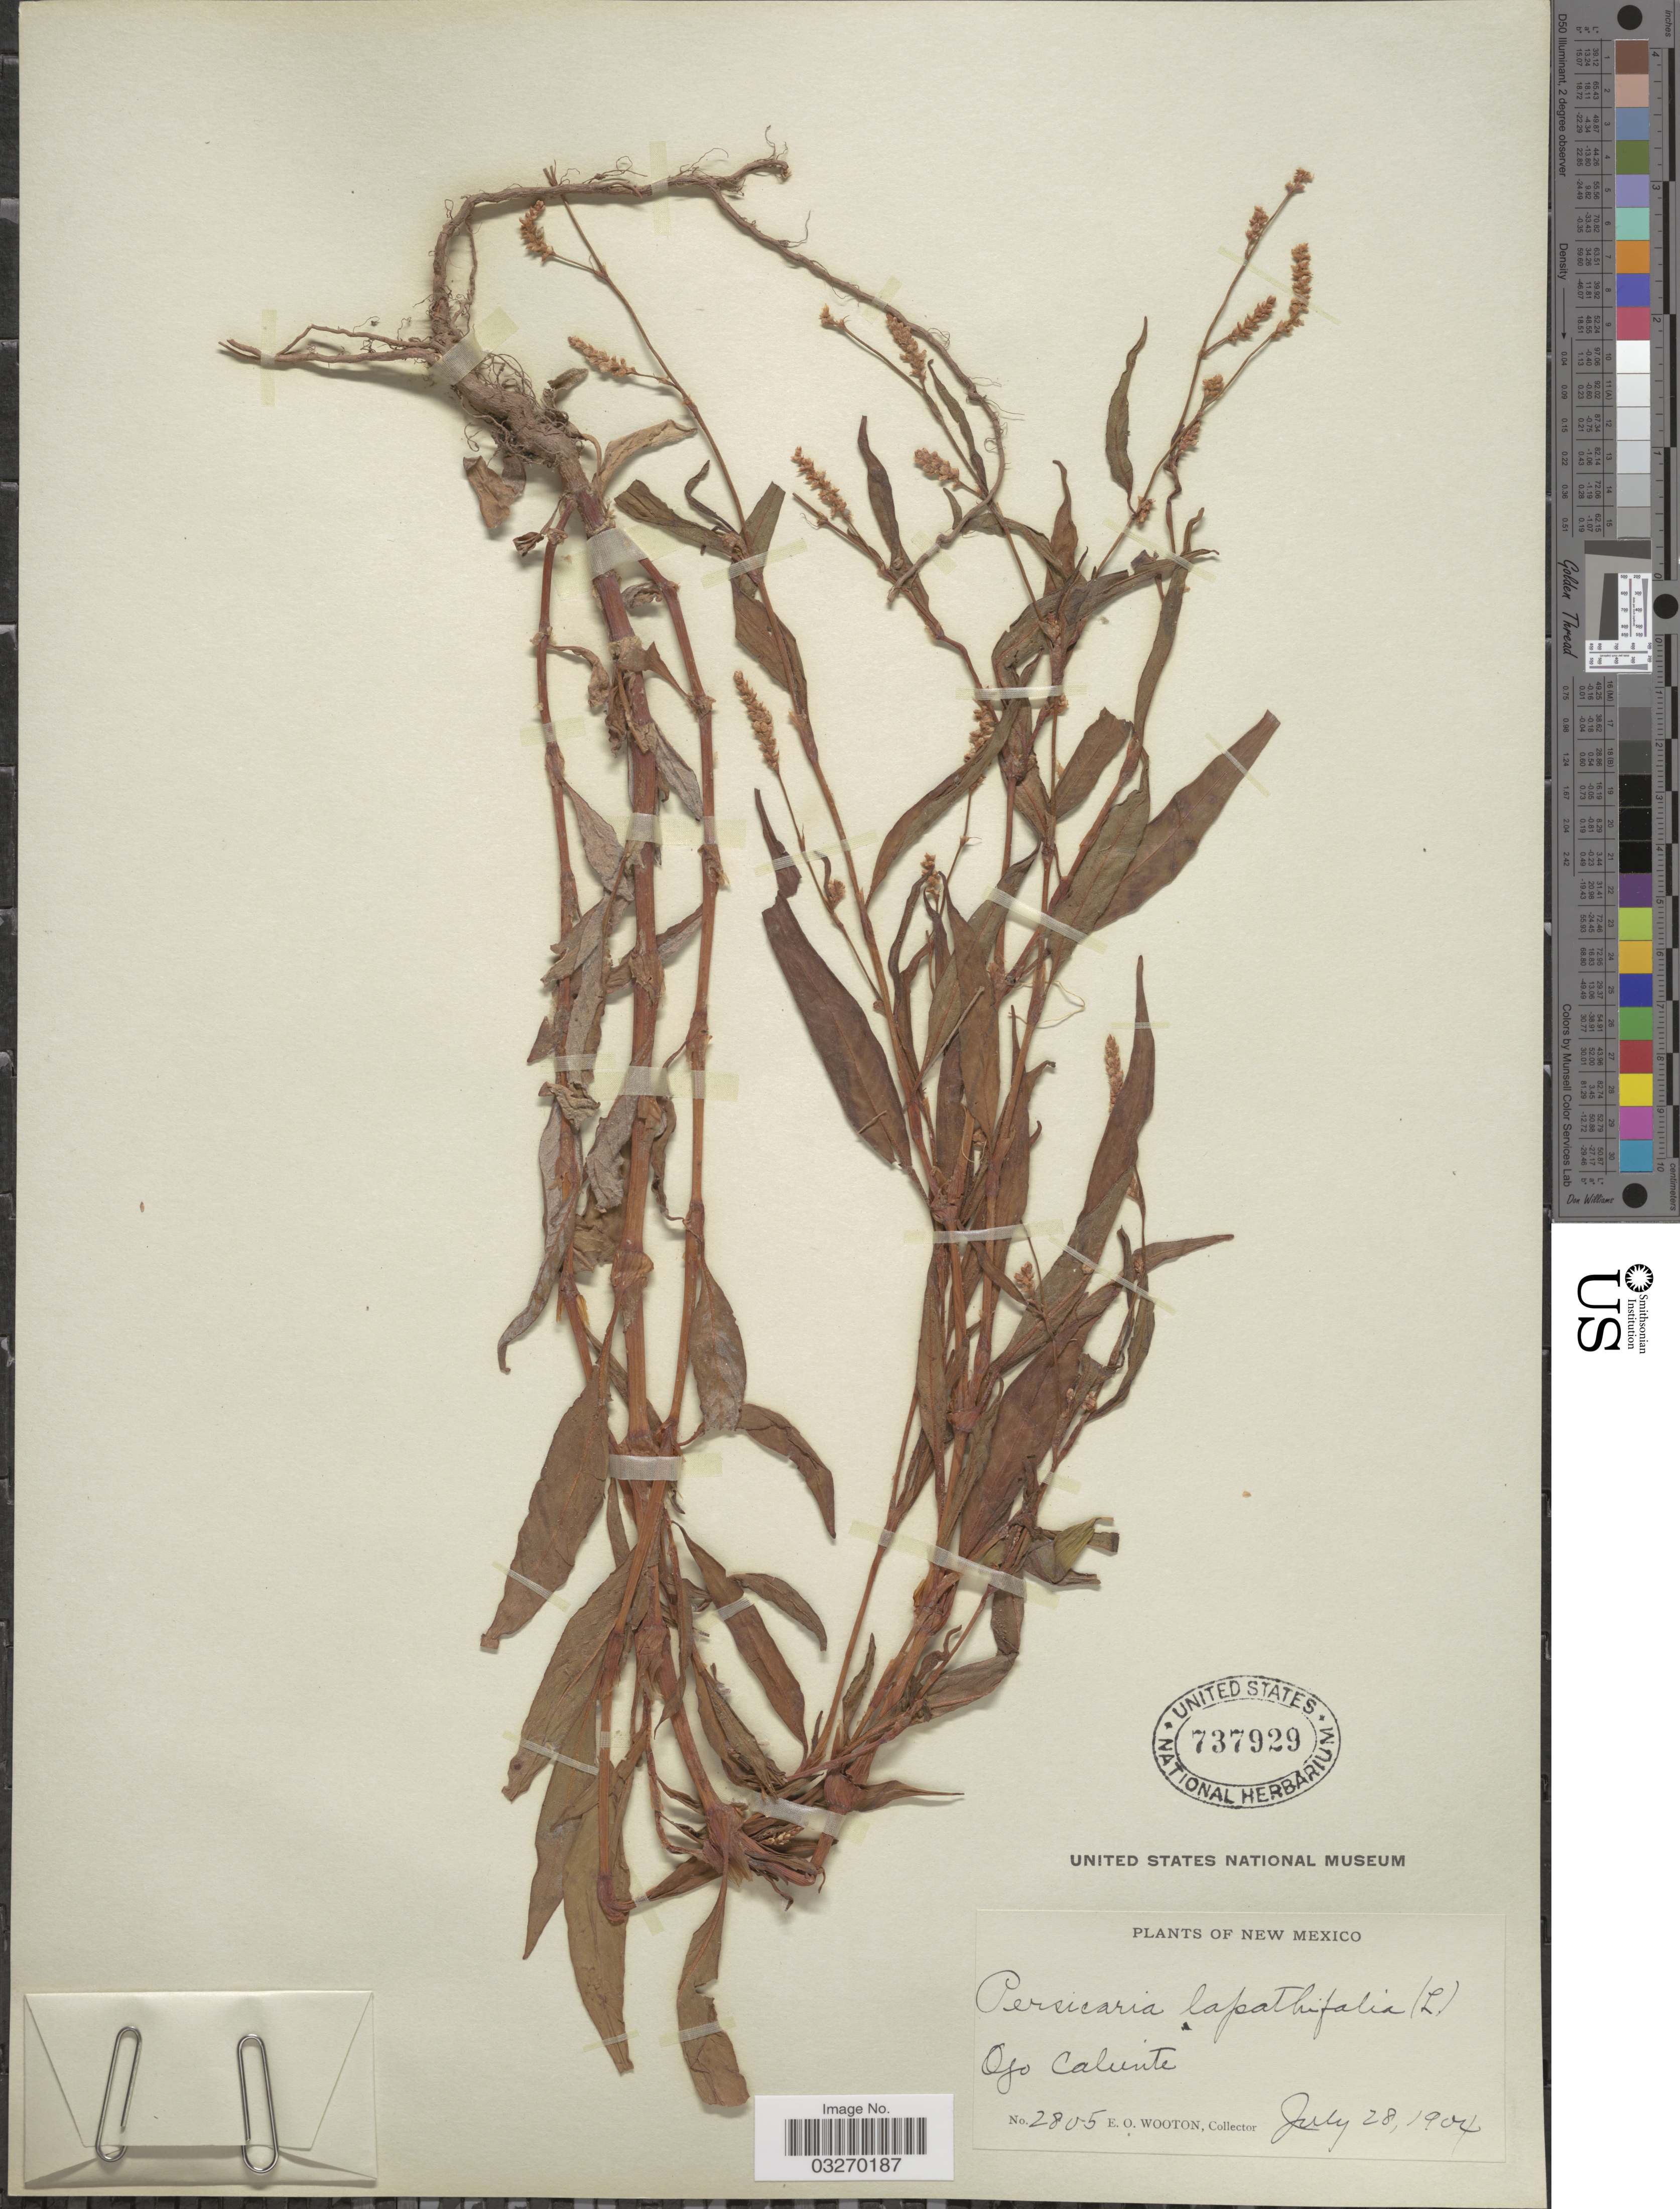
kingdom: Plantae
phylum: Tracheophyta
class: Magnoliopsida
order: Caryophyllales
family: Polygonaceae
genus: Persicaria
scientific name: Persicaria lapathifolia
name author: (L.) Delarbre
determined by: Atha, D. E.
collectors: E. O. Wooton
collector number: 2805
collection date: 1904-07-28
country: United States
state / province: New Mexico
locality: Ojo Caliente.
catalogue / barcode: US 737929